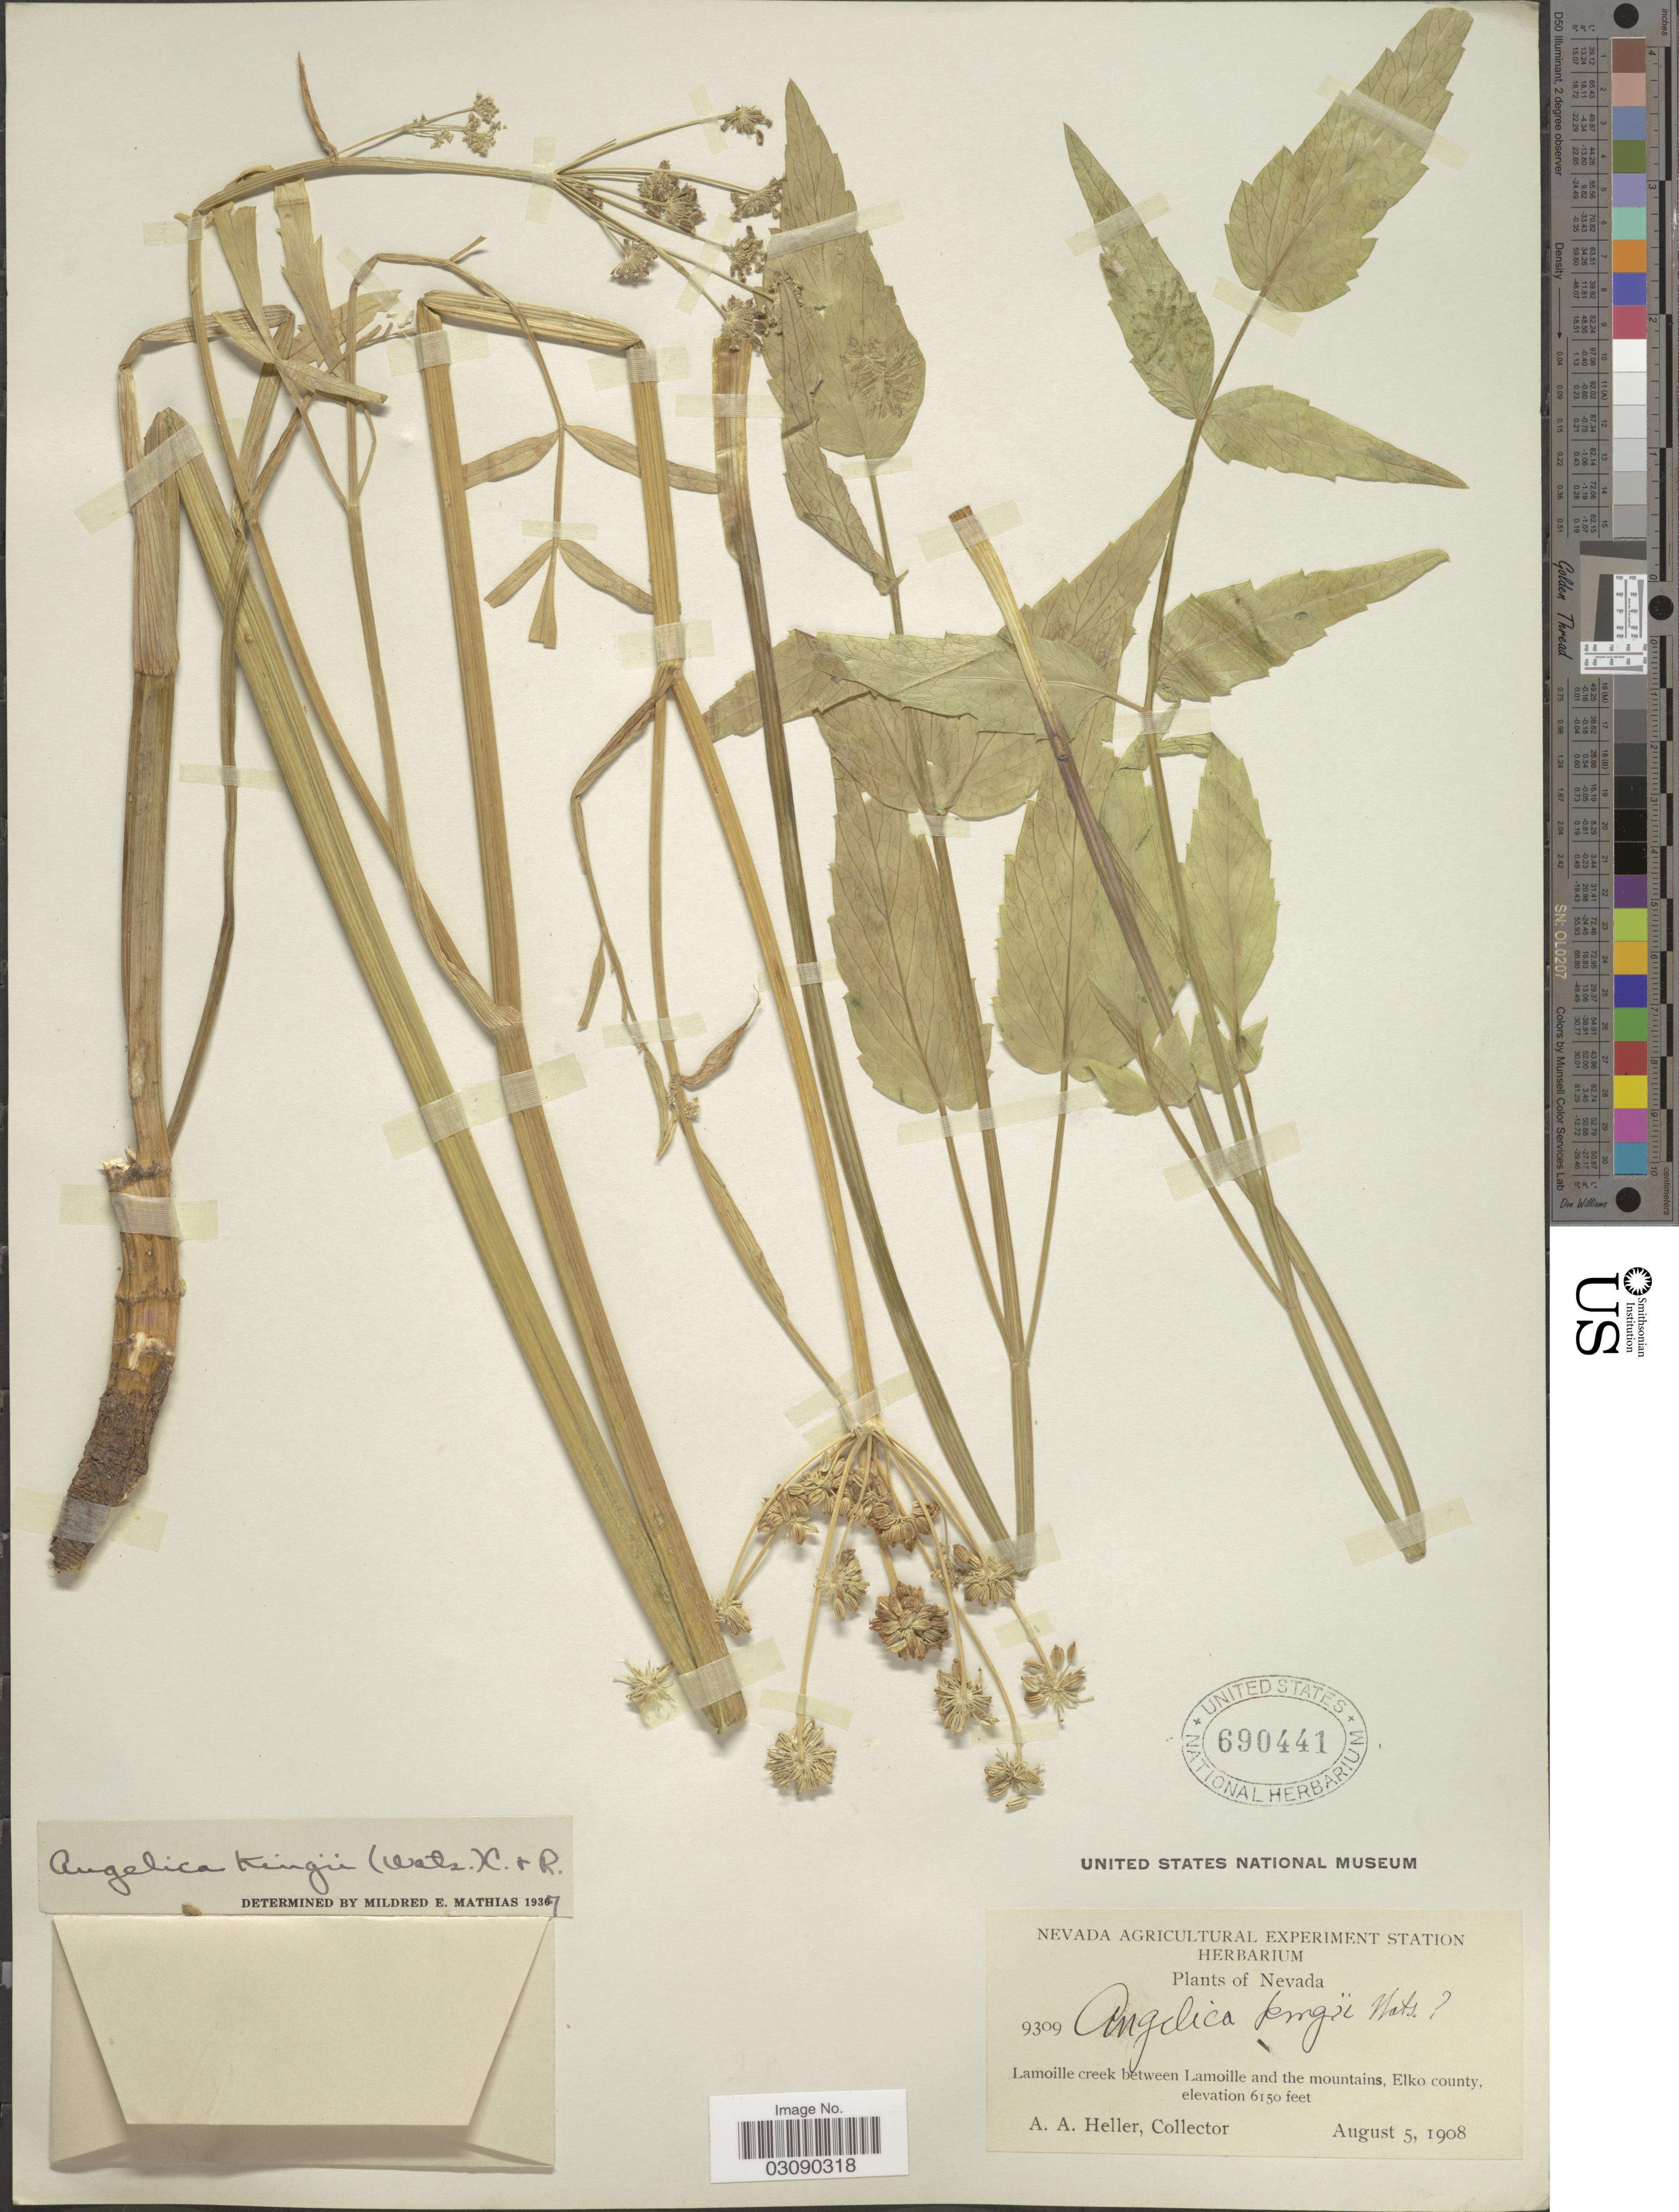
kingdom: Plantae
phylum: Tracheophyta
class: Magnoliopsida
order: Apiales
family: Apiaceae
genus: Angelica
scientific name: Angelica kingii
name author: (S. Watson) J.M. Coult. & Rose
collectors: A. A. Heller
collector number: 9309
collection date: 1908-08-05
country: United States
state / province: Nevada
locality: Lamoille Creek between Lamoille and the mountains, Elko County.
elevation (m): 1875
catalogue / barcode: US 690441